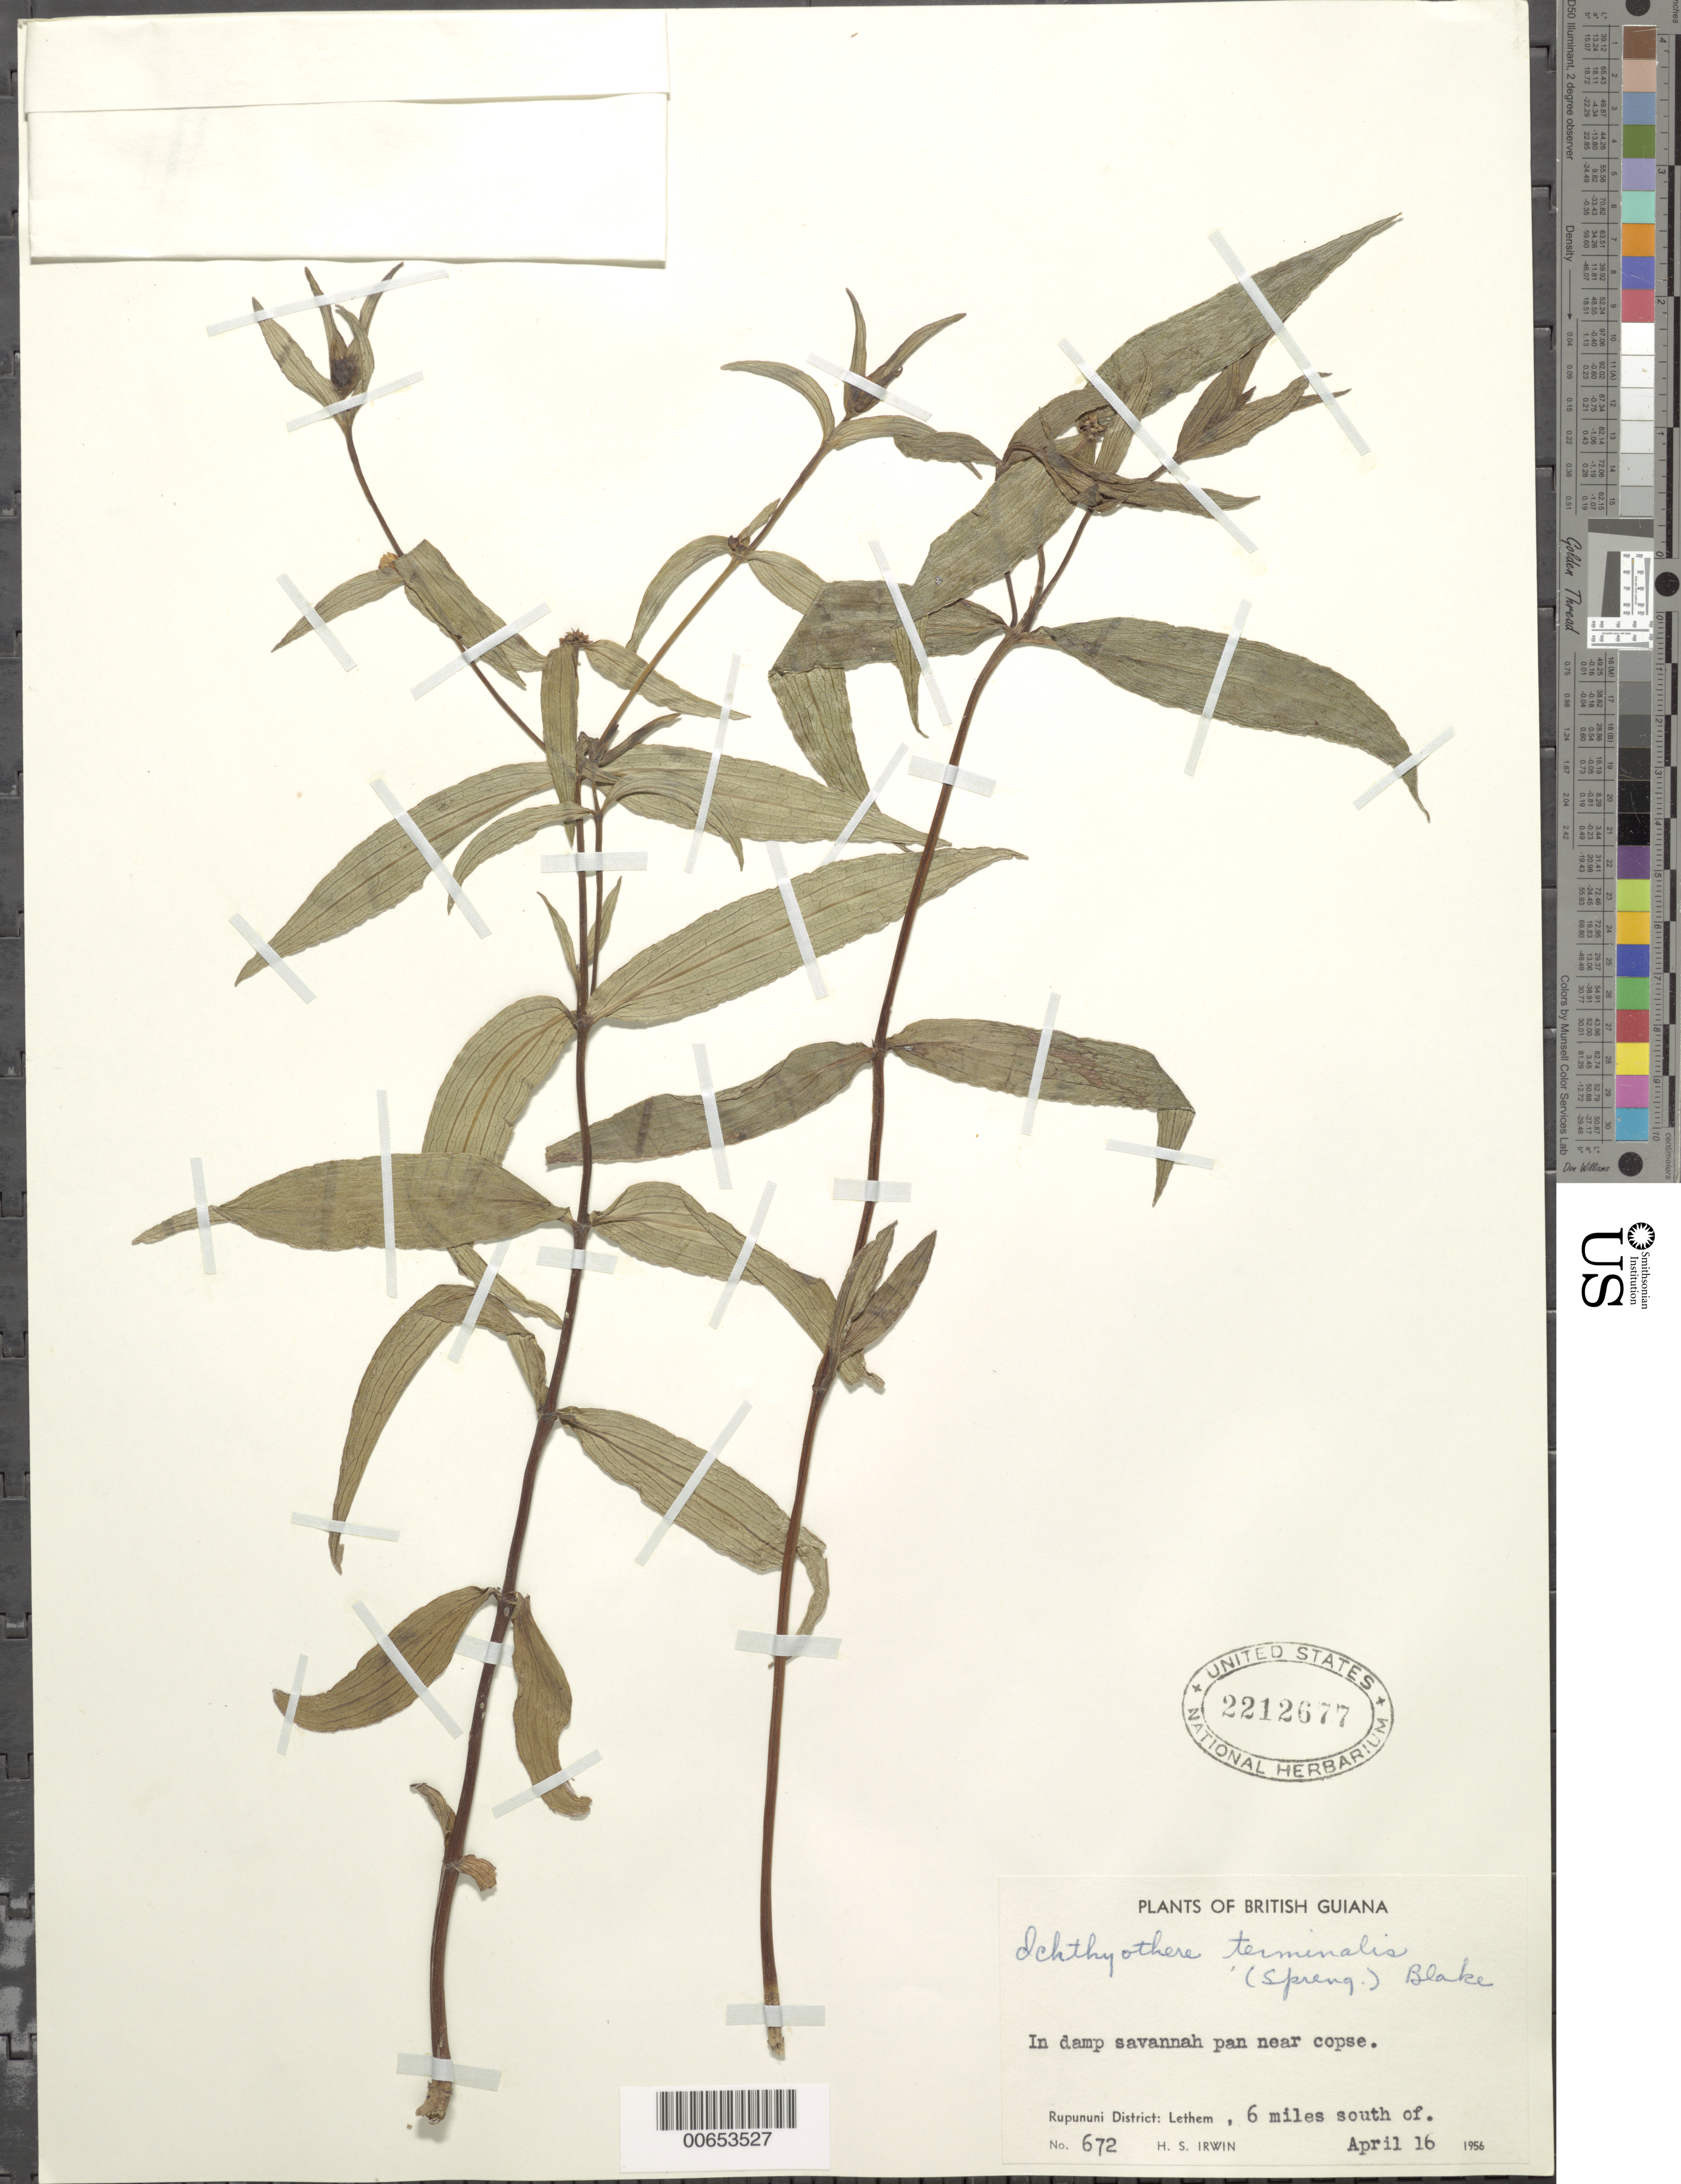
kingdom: Plantae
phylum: Tracheophyta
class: Magnoliopsida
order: Asterales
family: Asteraceae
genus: Ichthyothere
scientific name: Ichthyothere terminalis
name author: (Spreng.) S.F. Blake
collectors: H. Irwin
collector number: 672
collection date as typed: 16-Apr-56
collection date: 1956-04-16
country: Guyana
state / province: U. Takutu-U. Essequibo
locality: Rupununi Dist., 6 mi. S of Lethem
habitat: Damp savannah pan near copse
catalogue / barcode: US 2212677